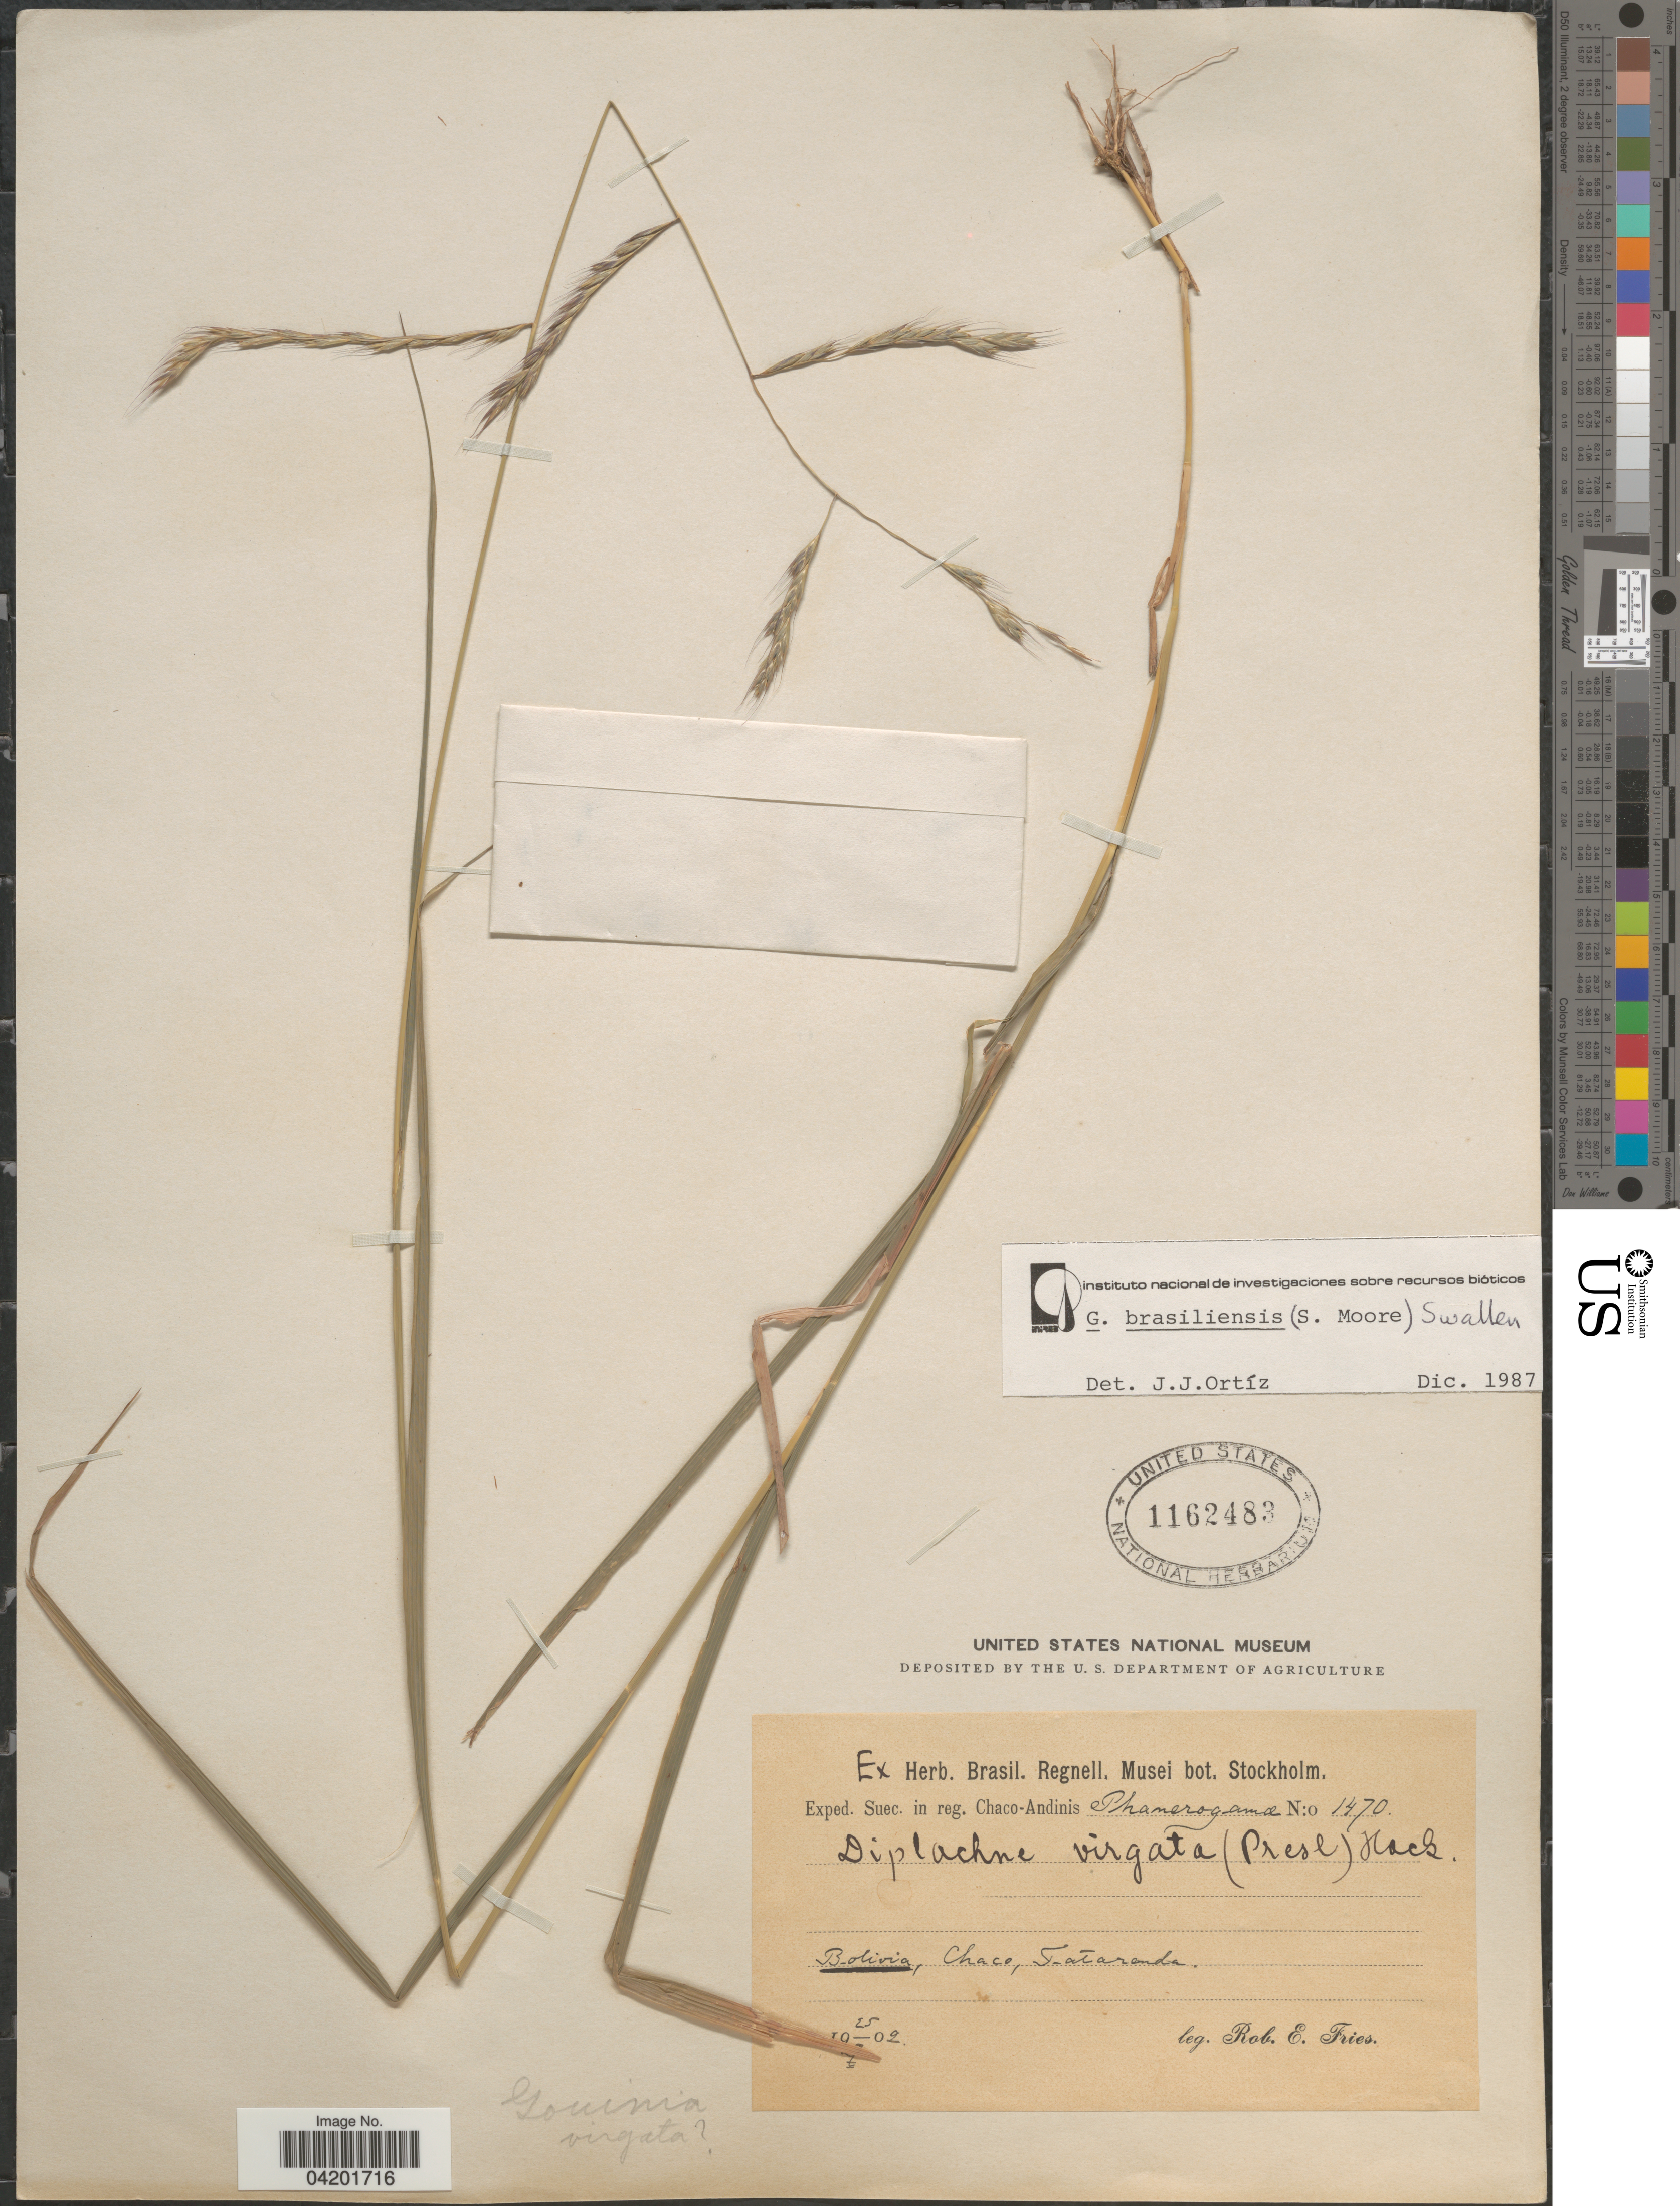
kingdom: Plantae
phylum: Tracheophyta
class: Liliopsida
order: Poales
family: Poaceae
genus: Gouinia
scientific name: Gouinia brasiliensis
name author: (S. Moore) Swallen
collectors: R. E. Fries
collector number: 1470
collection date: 1902-07-25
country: Bolivia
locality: Exped. Suec. in reg. Chaco-Andinis. Chaco, Tatarenda.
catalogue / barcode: US 1162483